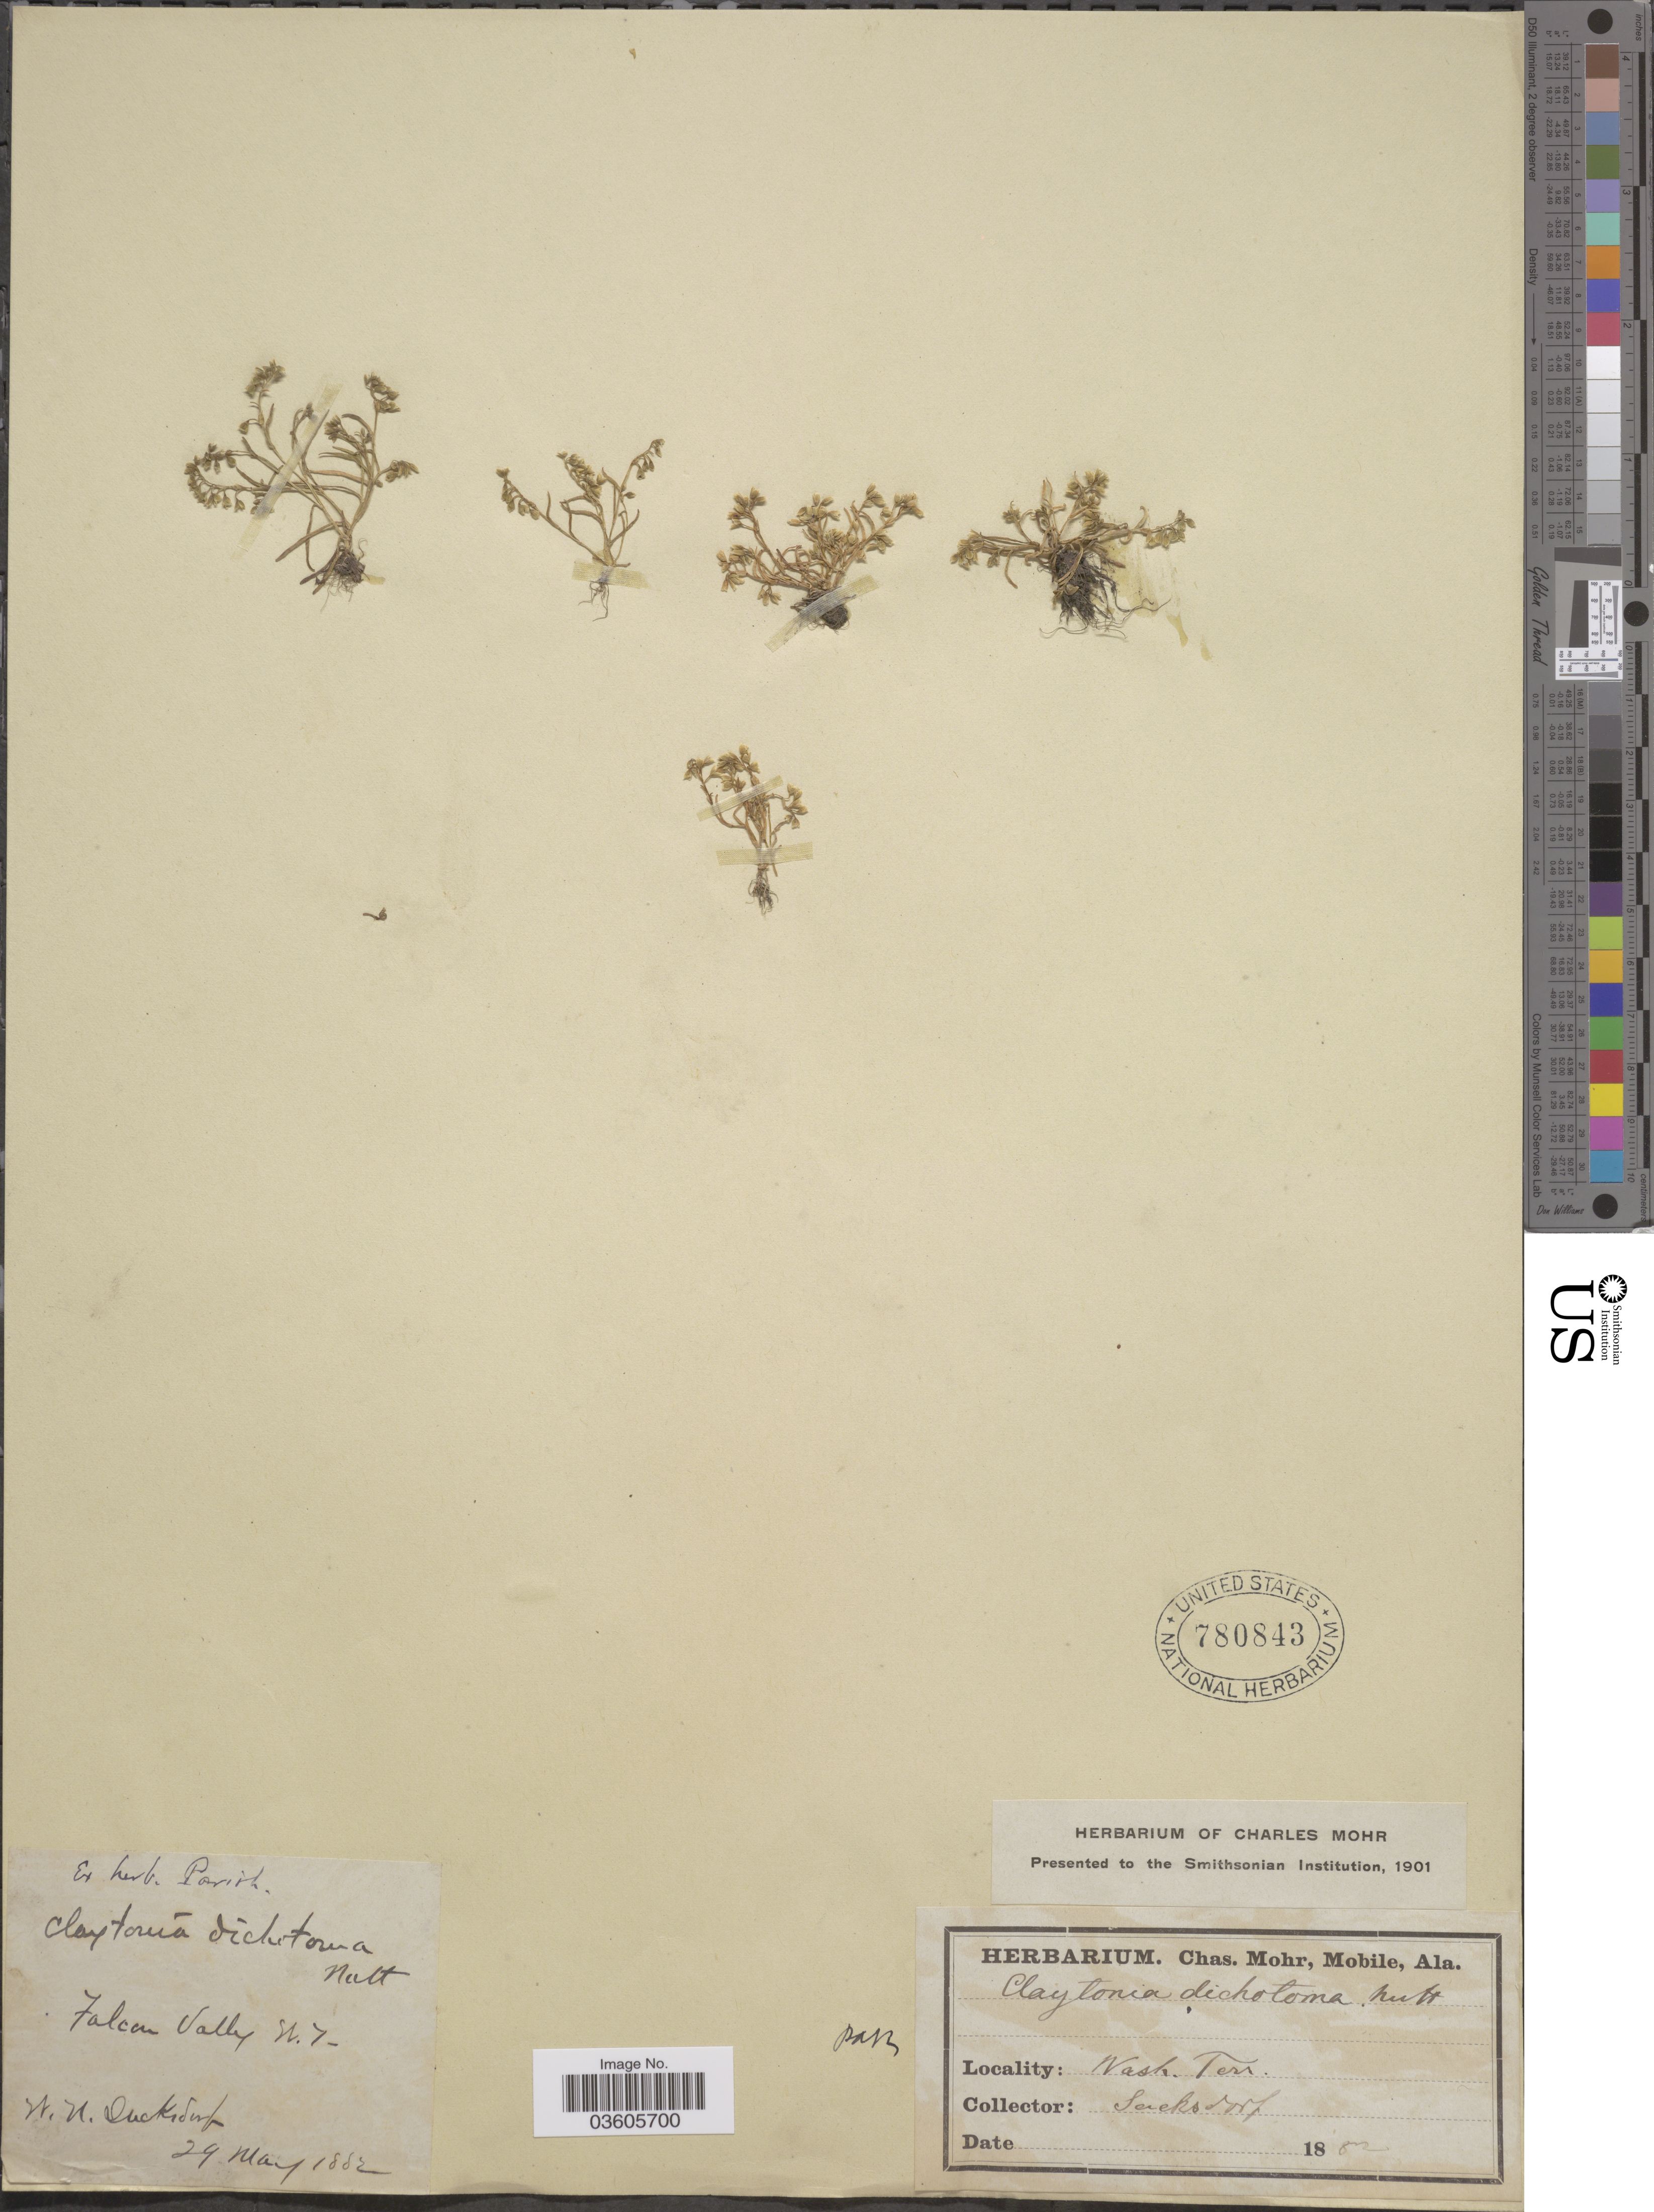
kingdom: Plantae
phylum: Tracheophyta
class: Magnoliopsida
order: Caryophyllales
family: Montiaceae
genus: Montia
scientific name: Montia dichotoma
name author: (Nutt.) Howell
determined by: Strong, Mark T., (BOT), Smithsonian Institution - National Museum of Natural History (UNITED STATES)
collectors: W. N. Suksdorf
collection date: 1882-05-29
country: United States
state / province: Washington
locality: Falcon Valley W.T. Wash. Terr.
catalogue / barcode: US 780843